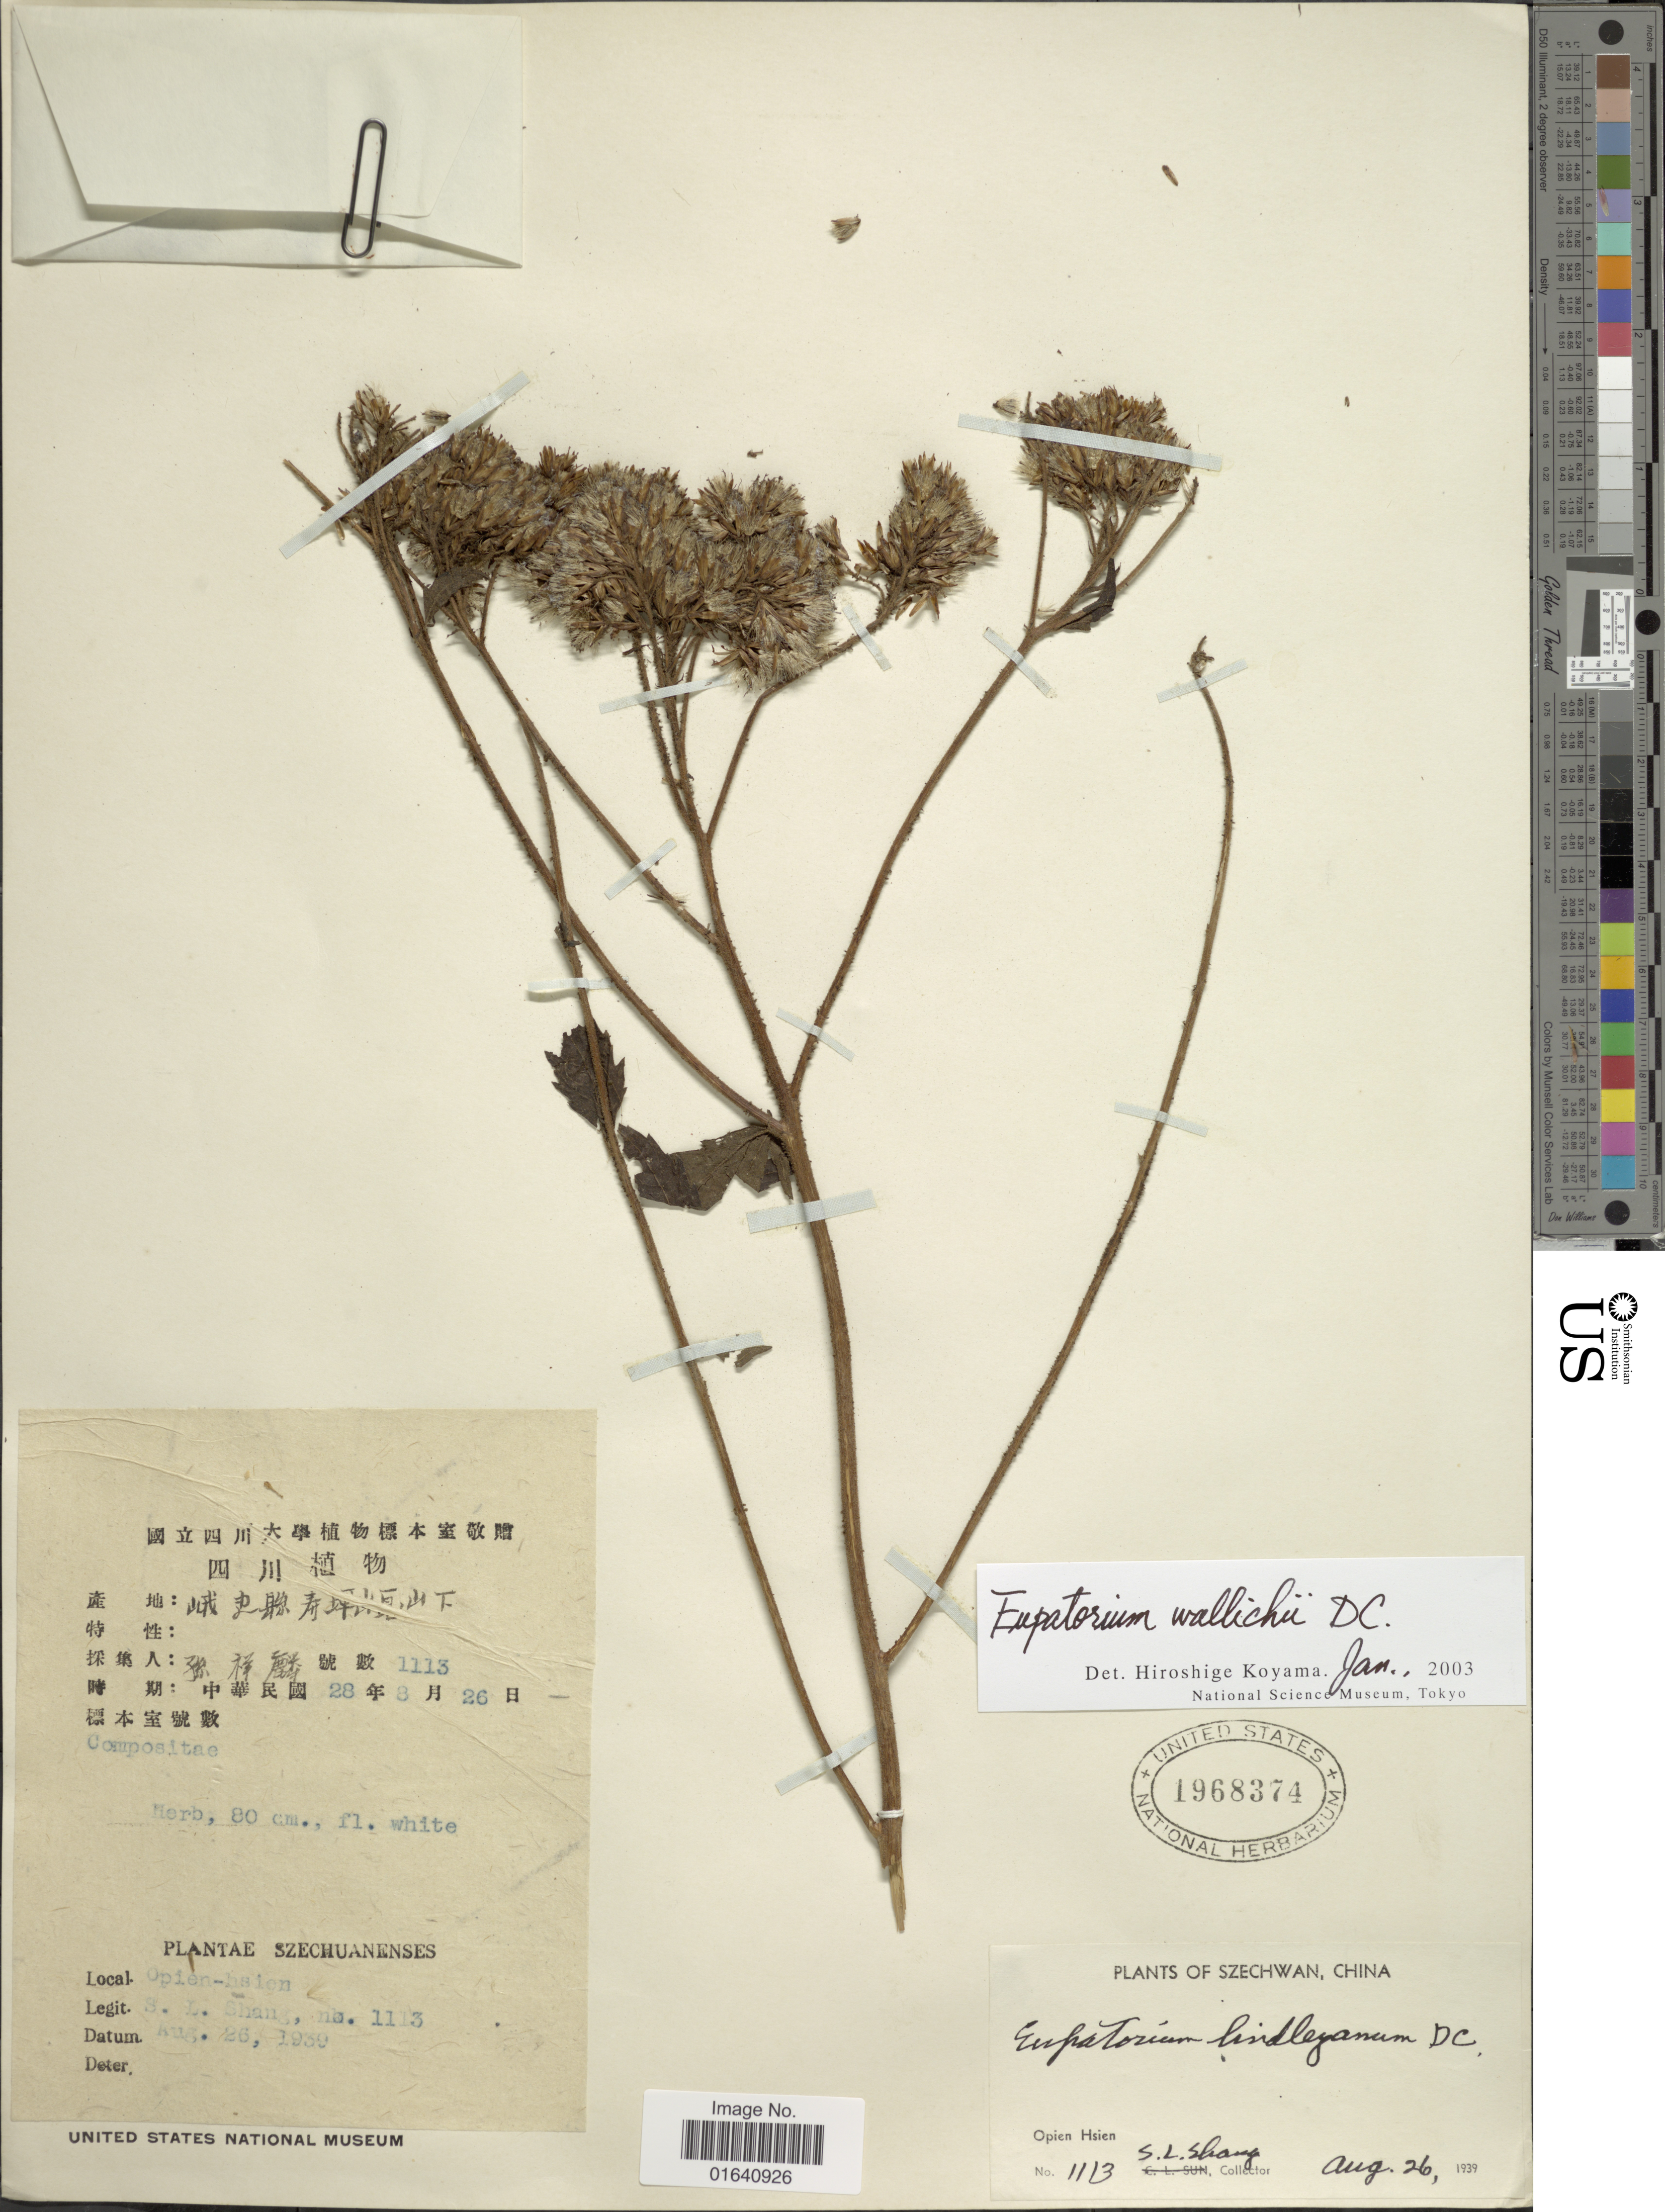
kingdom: Plantae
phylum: Tracheophyta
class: Magnoliopsida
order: Asterales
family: Asteraceae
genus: Eupatorium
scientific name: Eupatorium wallichii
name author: DC.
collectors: S. Shang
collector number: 1113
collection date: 1939-08-26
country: China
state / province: Sichuan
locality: Szechwan, Opien Hsien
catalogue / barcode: US 1968374